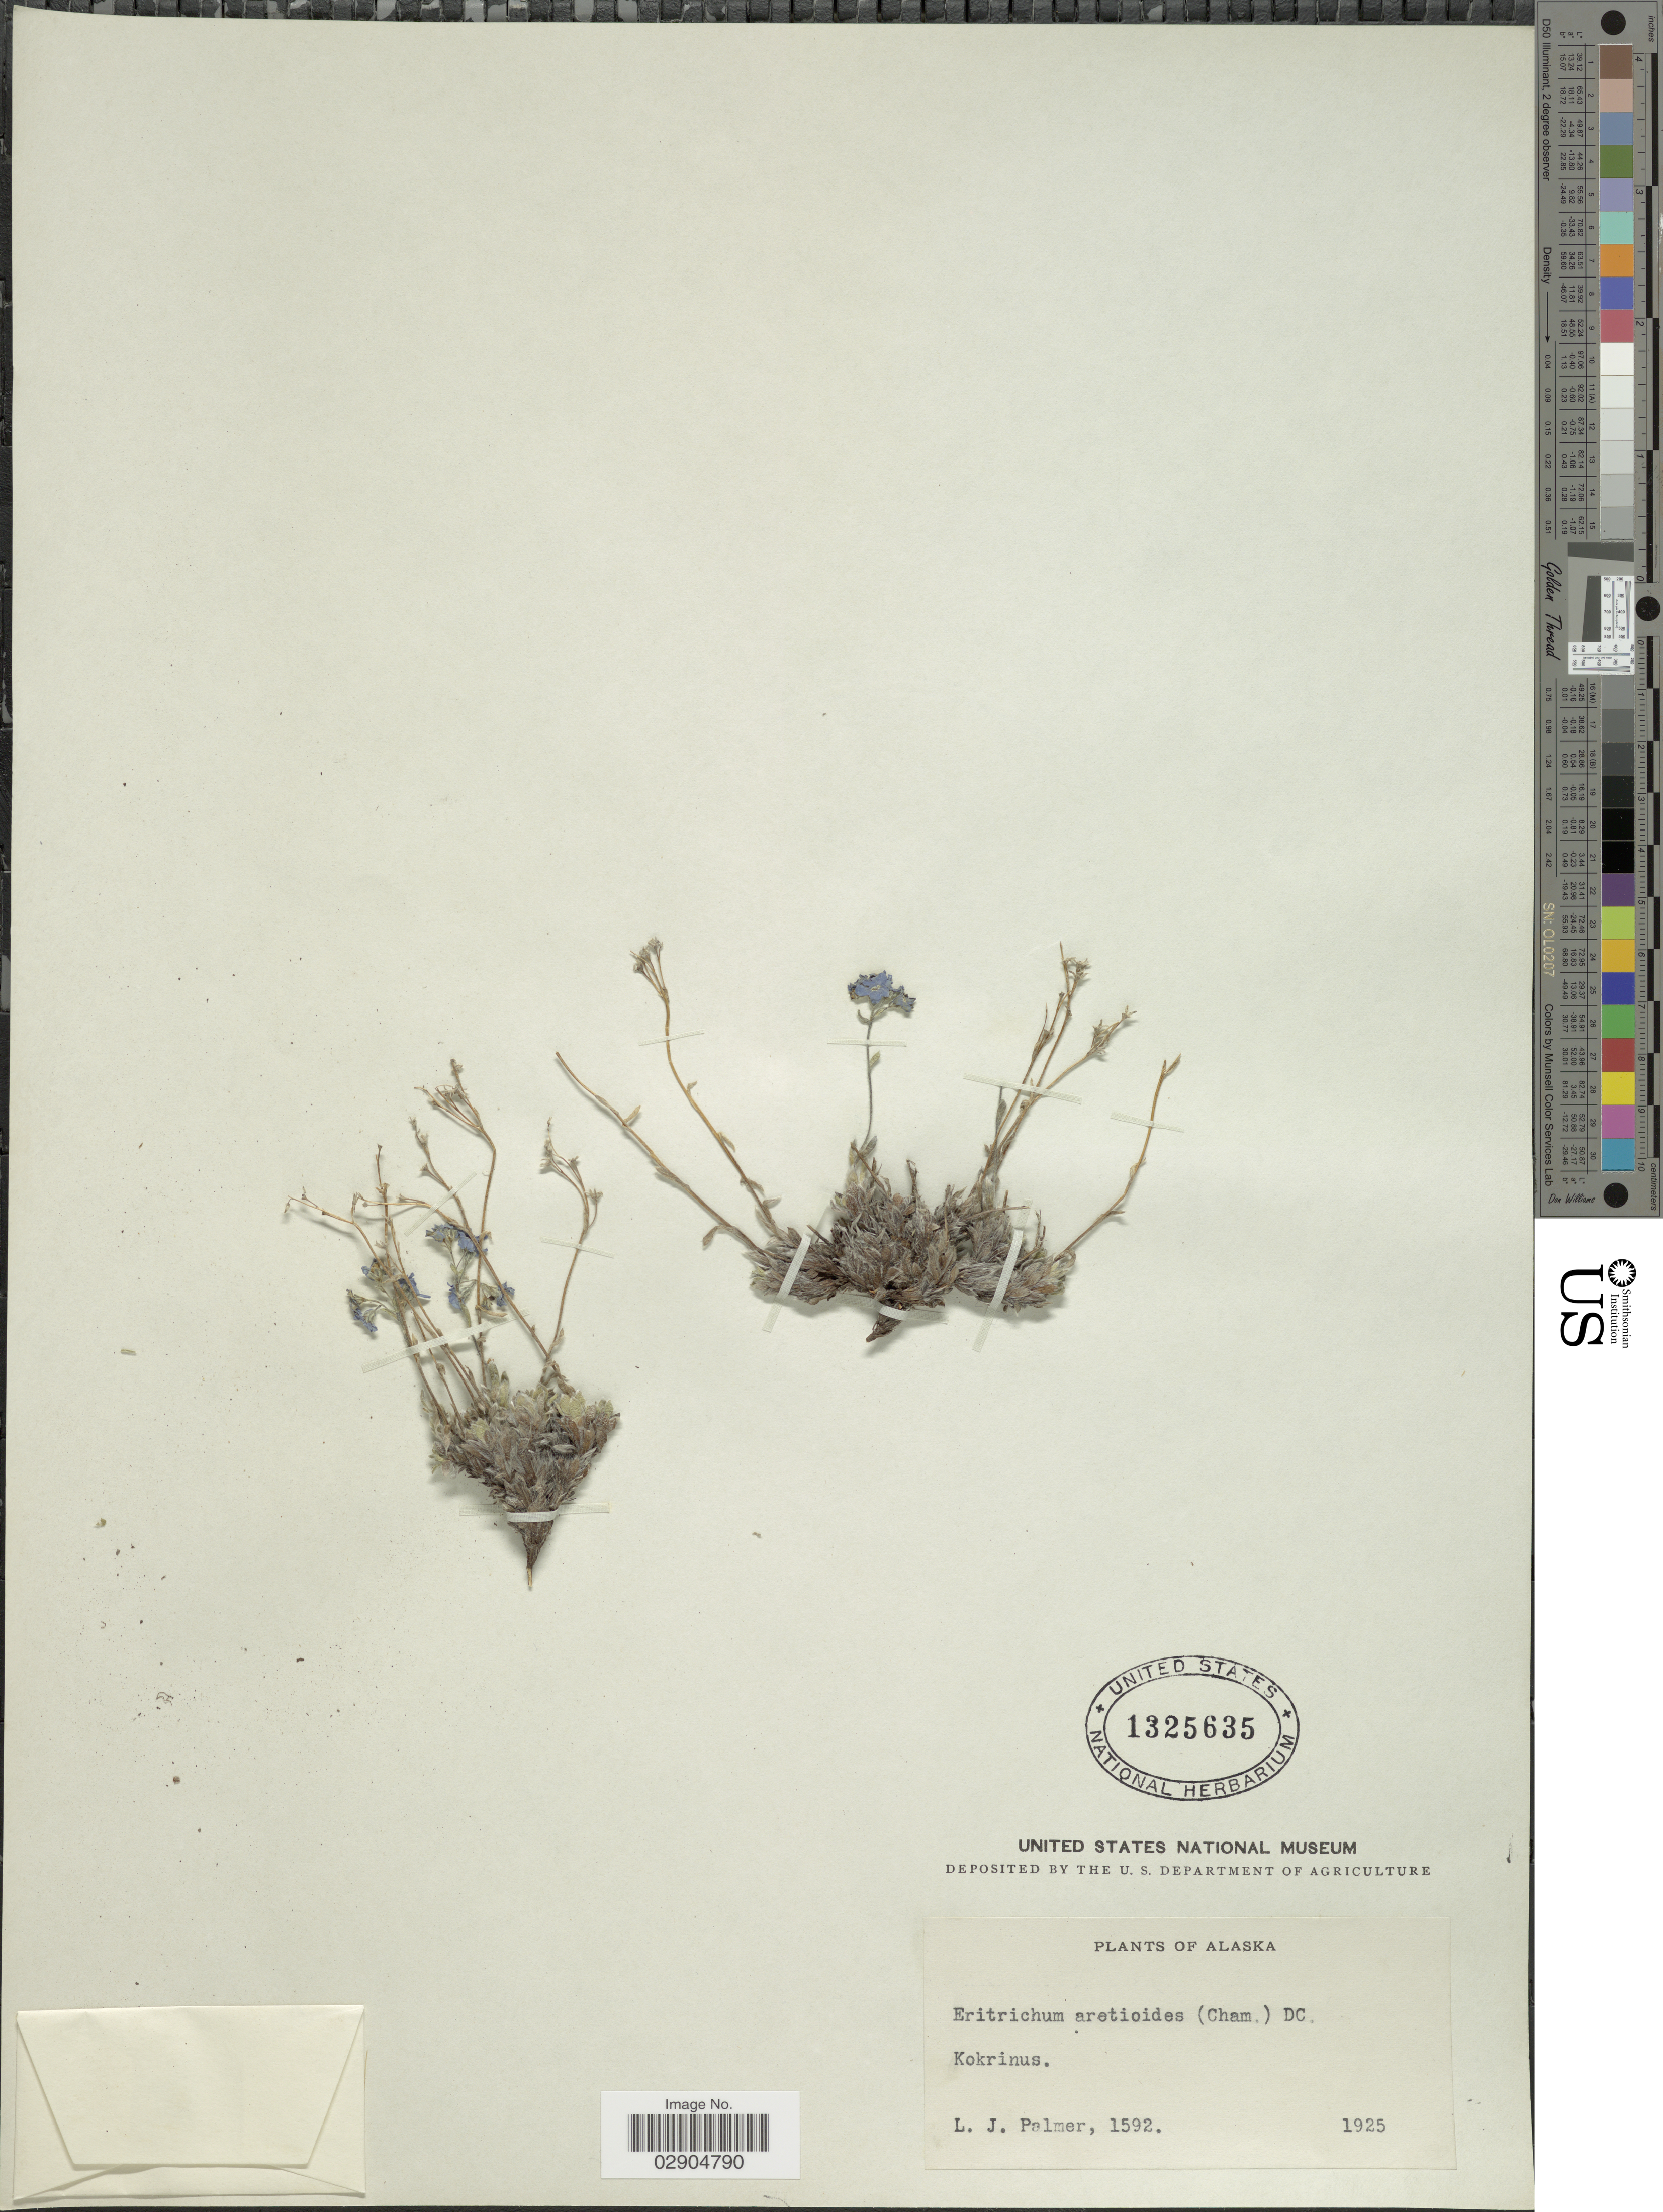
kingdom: Plantae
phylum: Tracheophyta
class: Magnoliopsida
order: Boraginales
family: Boraginaceae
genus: Eritrichium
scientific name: Eritrichium aretioides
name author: (Cham.) DC.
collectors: L. J. Palmer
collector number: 1592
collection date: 1925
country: United States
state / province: Alaska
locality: Kokrinus.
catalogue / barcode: US 1325635